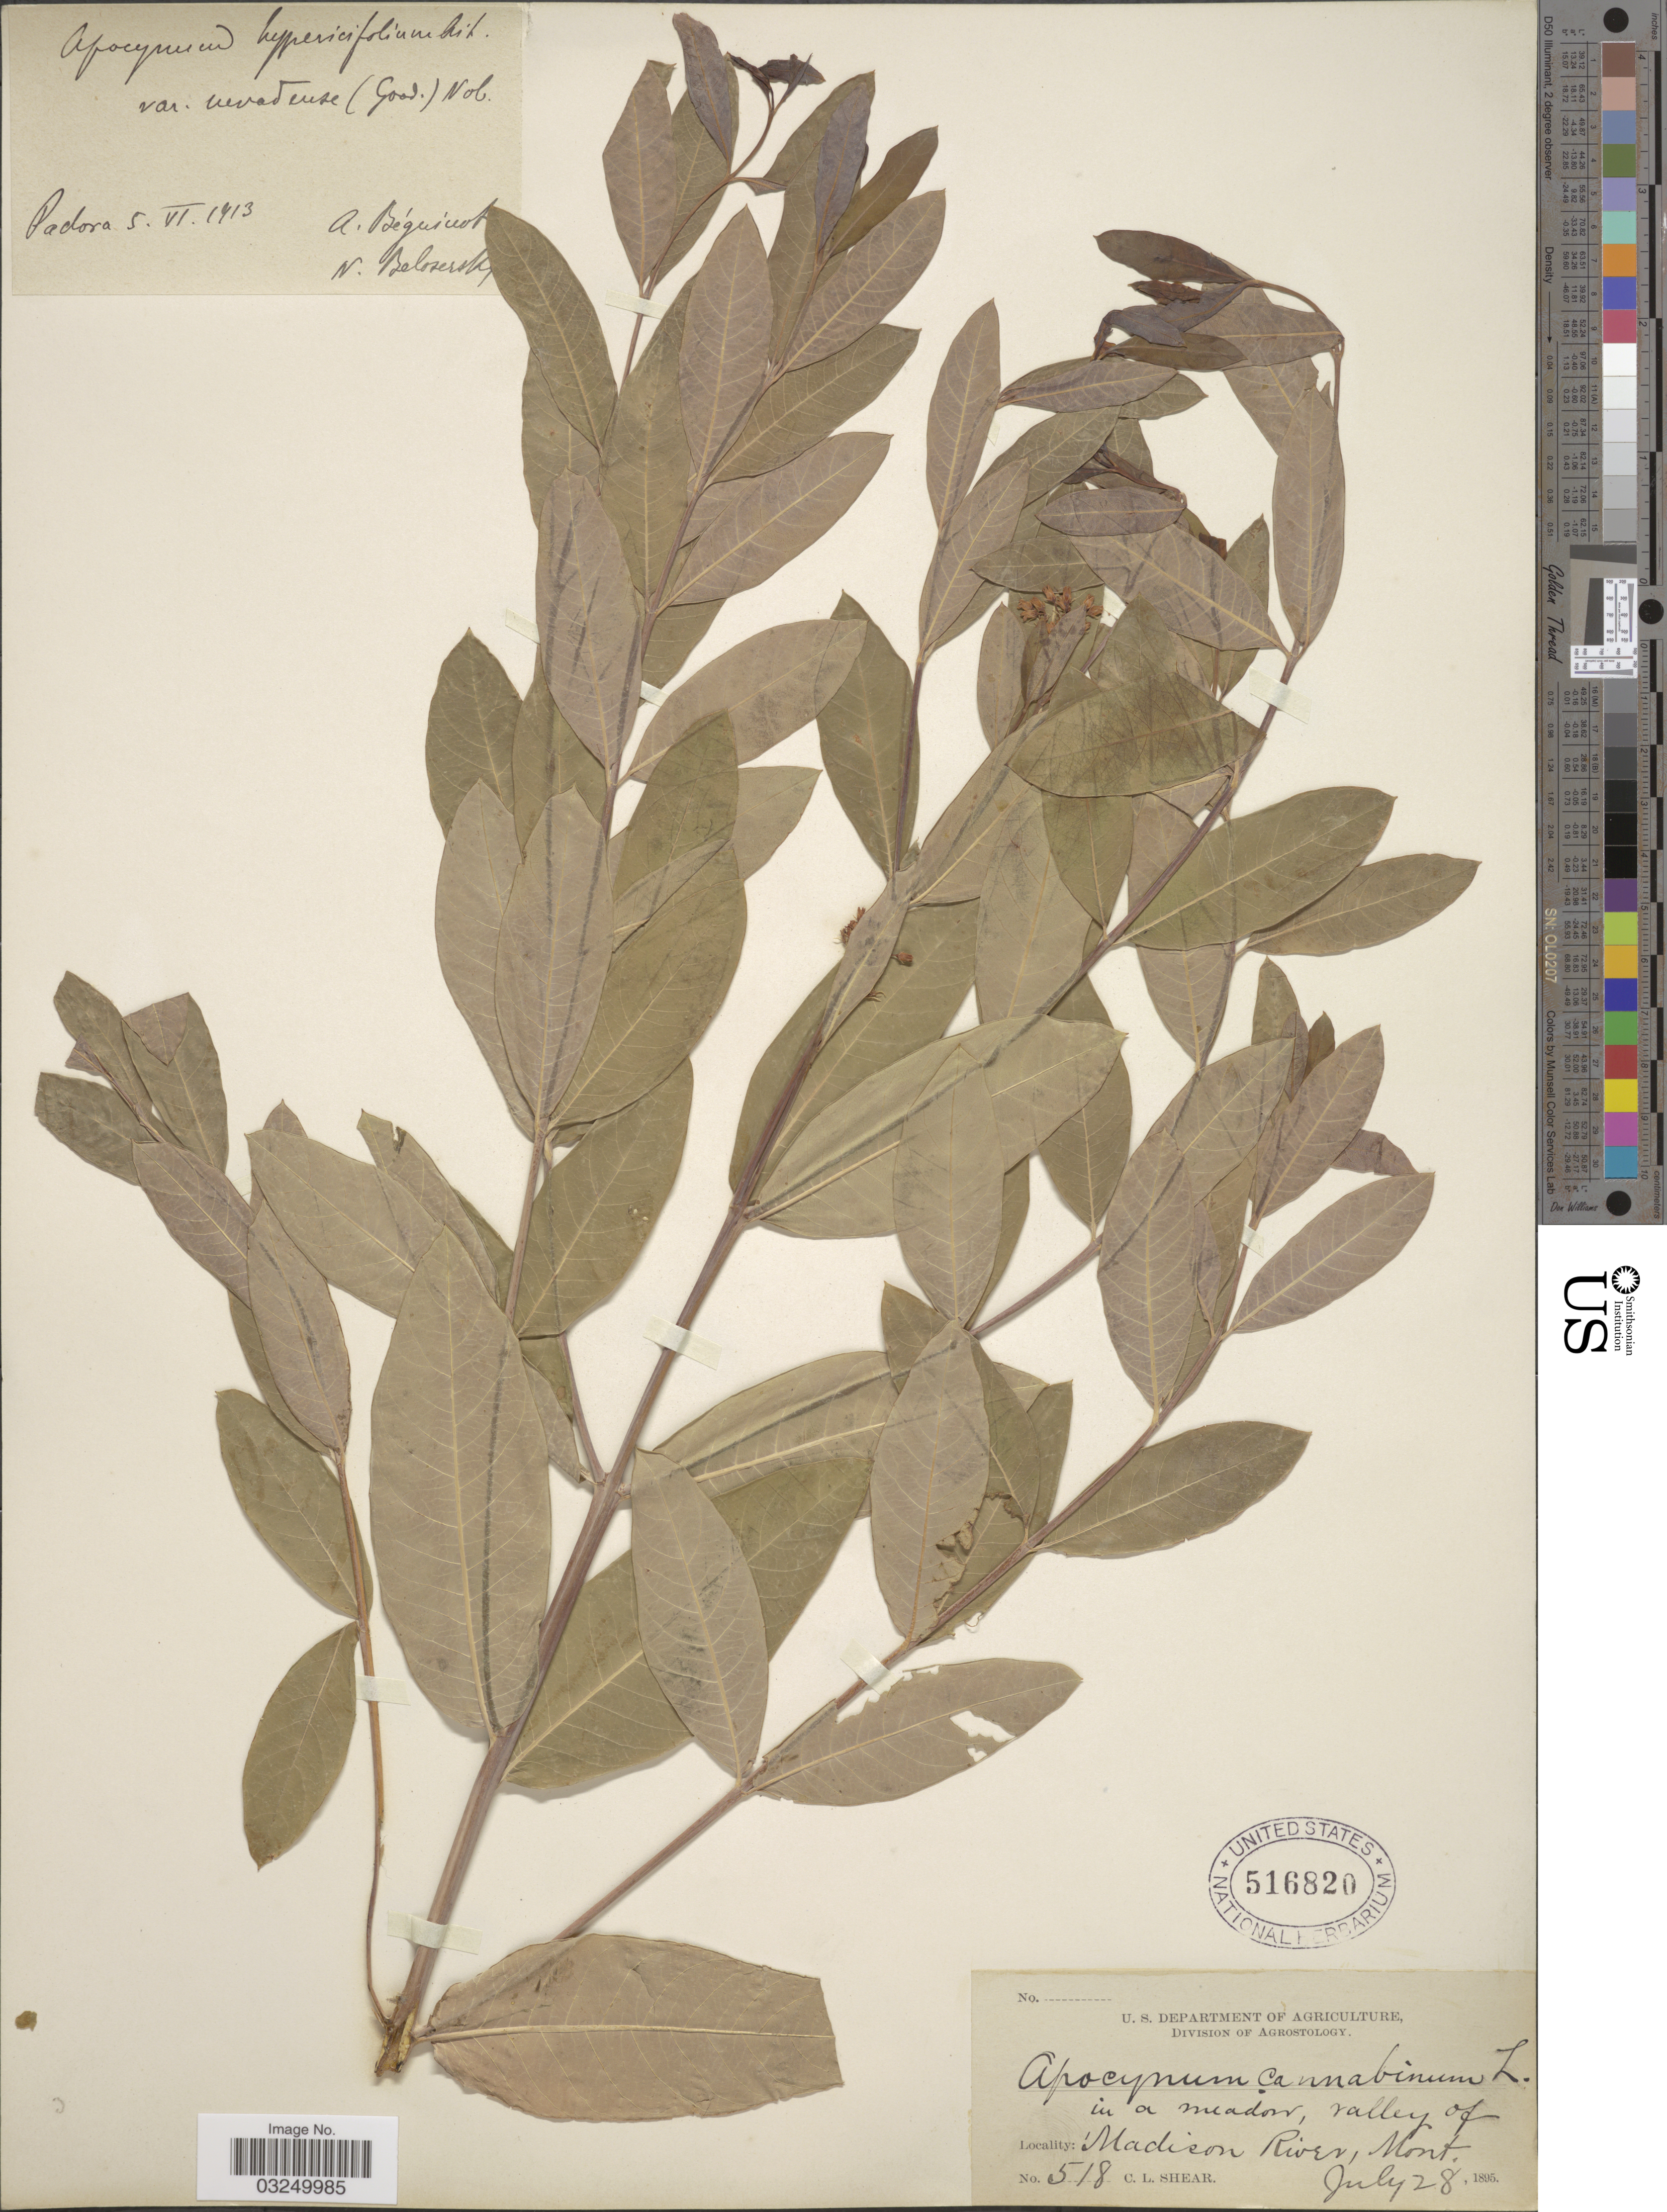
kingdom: Plantae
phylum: Tracheophyta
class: Magnoliopsida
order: Gentianales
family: Apocynaceae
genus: Apocynum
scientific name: Apocynum nevadense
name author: Goodd.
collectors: C. L. Shear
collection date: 1895-07-28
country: United States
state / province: Montana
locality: Valley of Madison River.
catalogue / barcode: US 516820